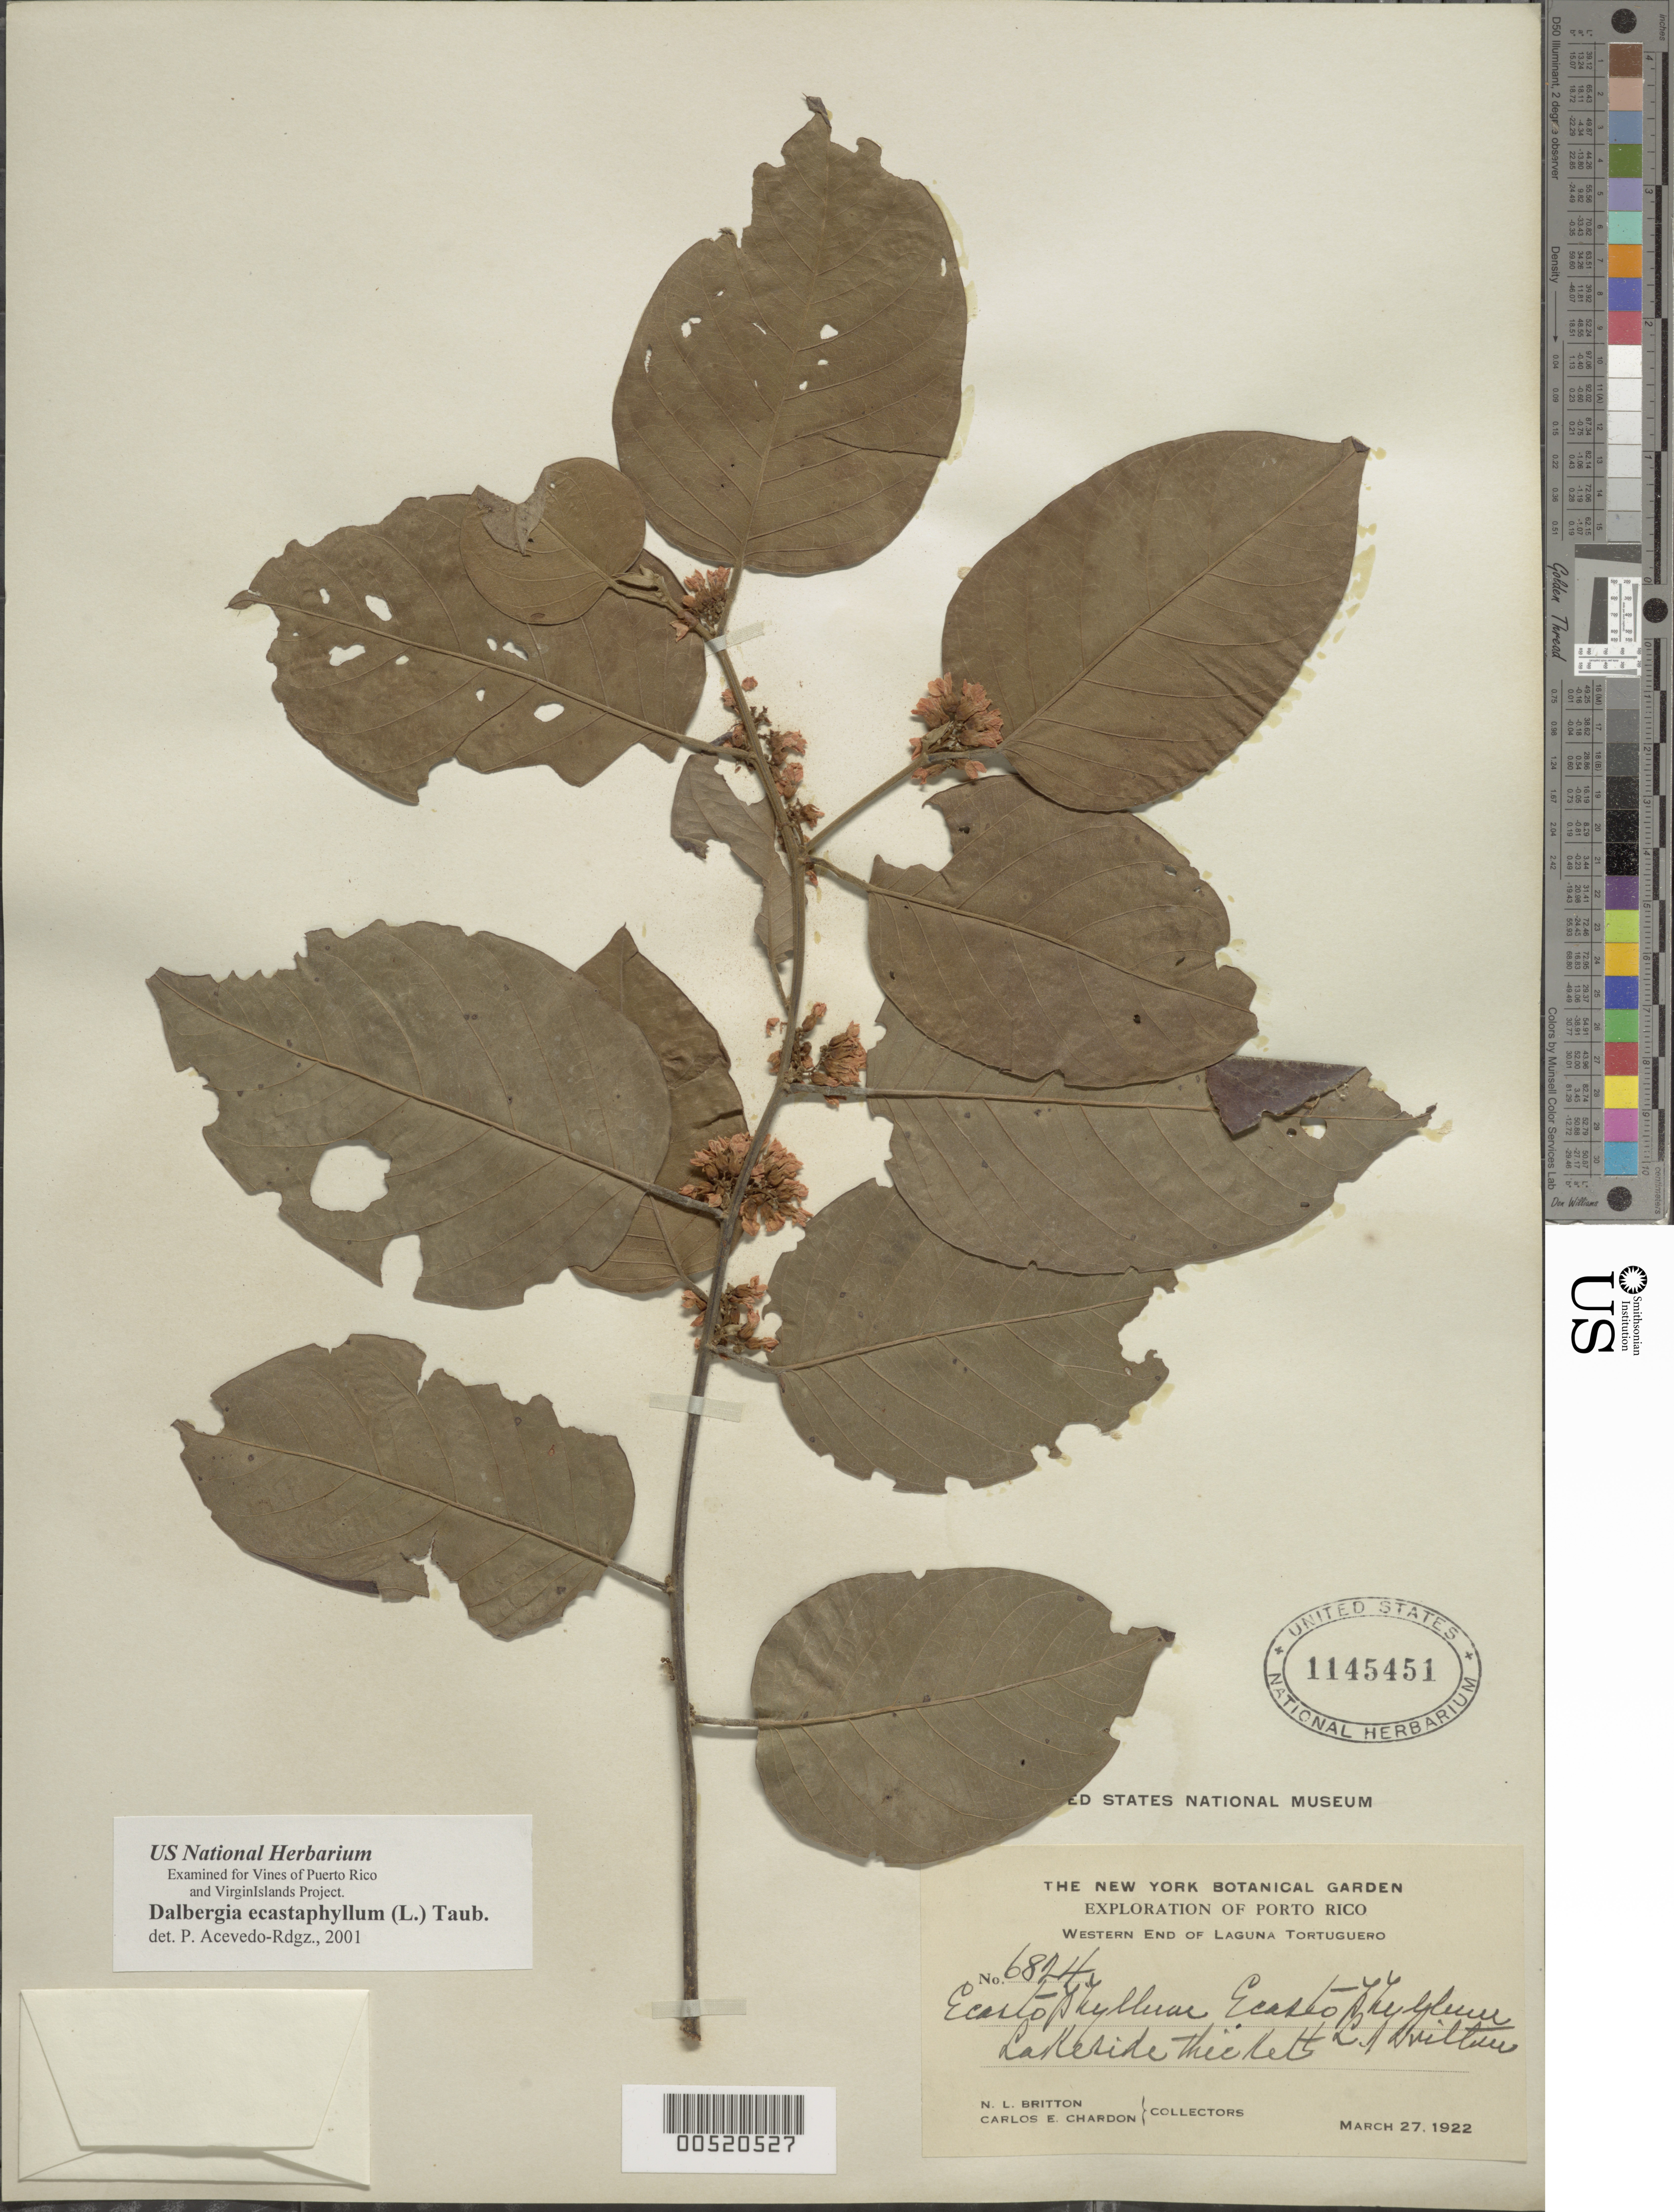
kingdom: Plantae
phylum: Tracheophyta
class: Magnoliopsida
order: Fabales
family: Fabaceae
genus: Dalbergia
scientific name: Dalbergia hecastophyllum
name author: (L.) Taub.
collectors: N. Britton & C. E. Chardón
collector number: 6824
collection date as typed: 27 Mar 1922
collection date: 1922-03-27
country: Puerto Rico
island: Greater Antilles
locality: Western end of Laguna Tortuguero. Lakeside thicket.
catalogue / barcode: US 1145451